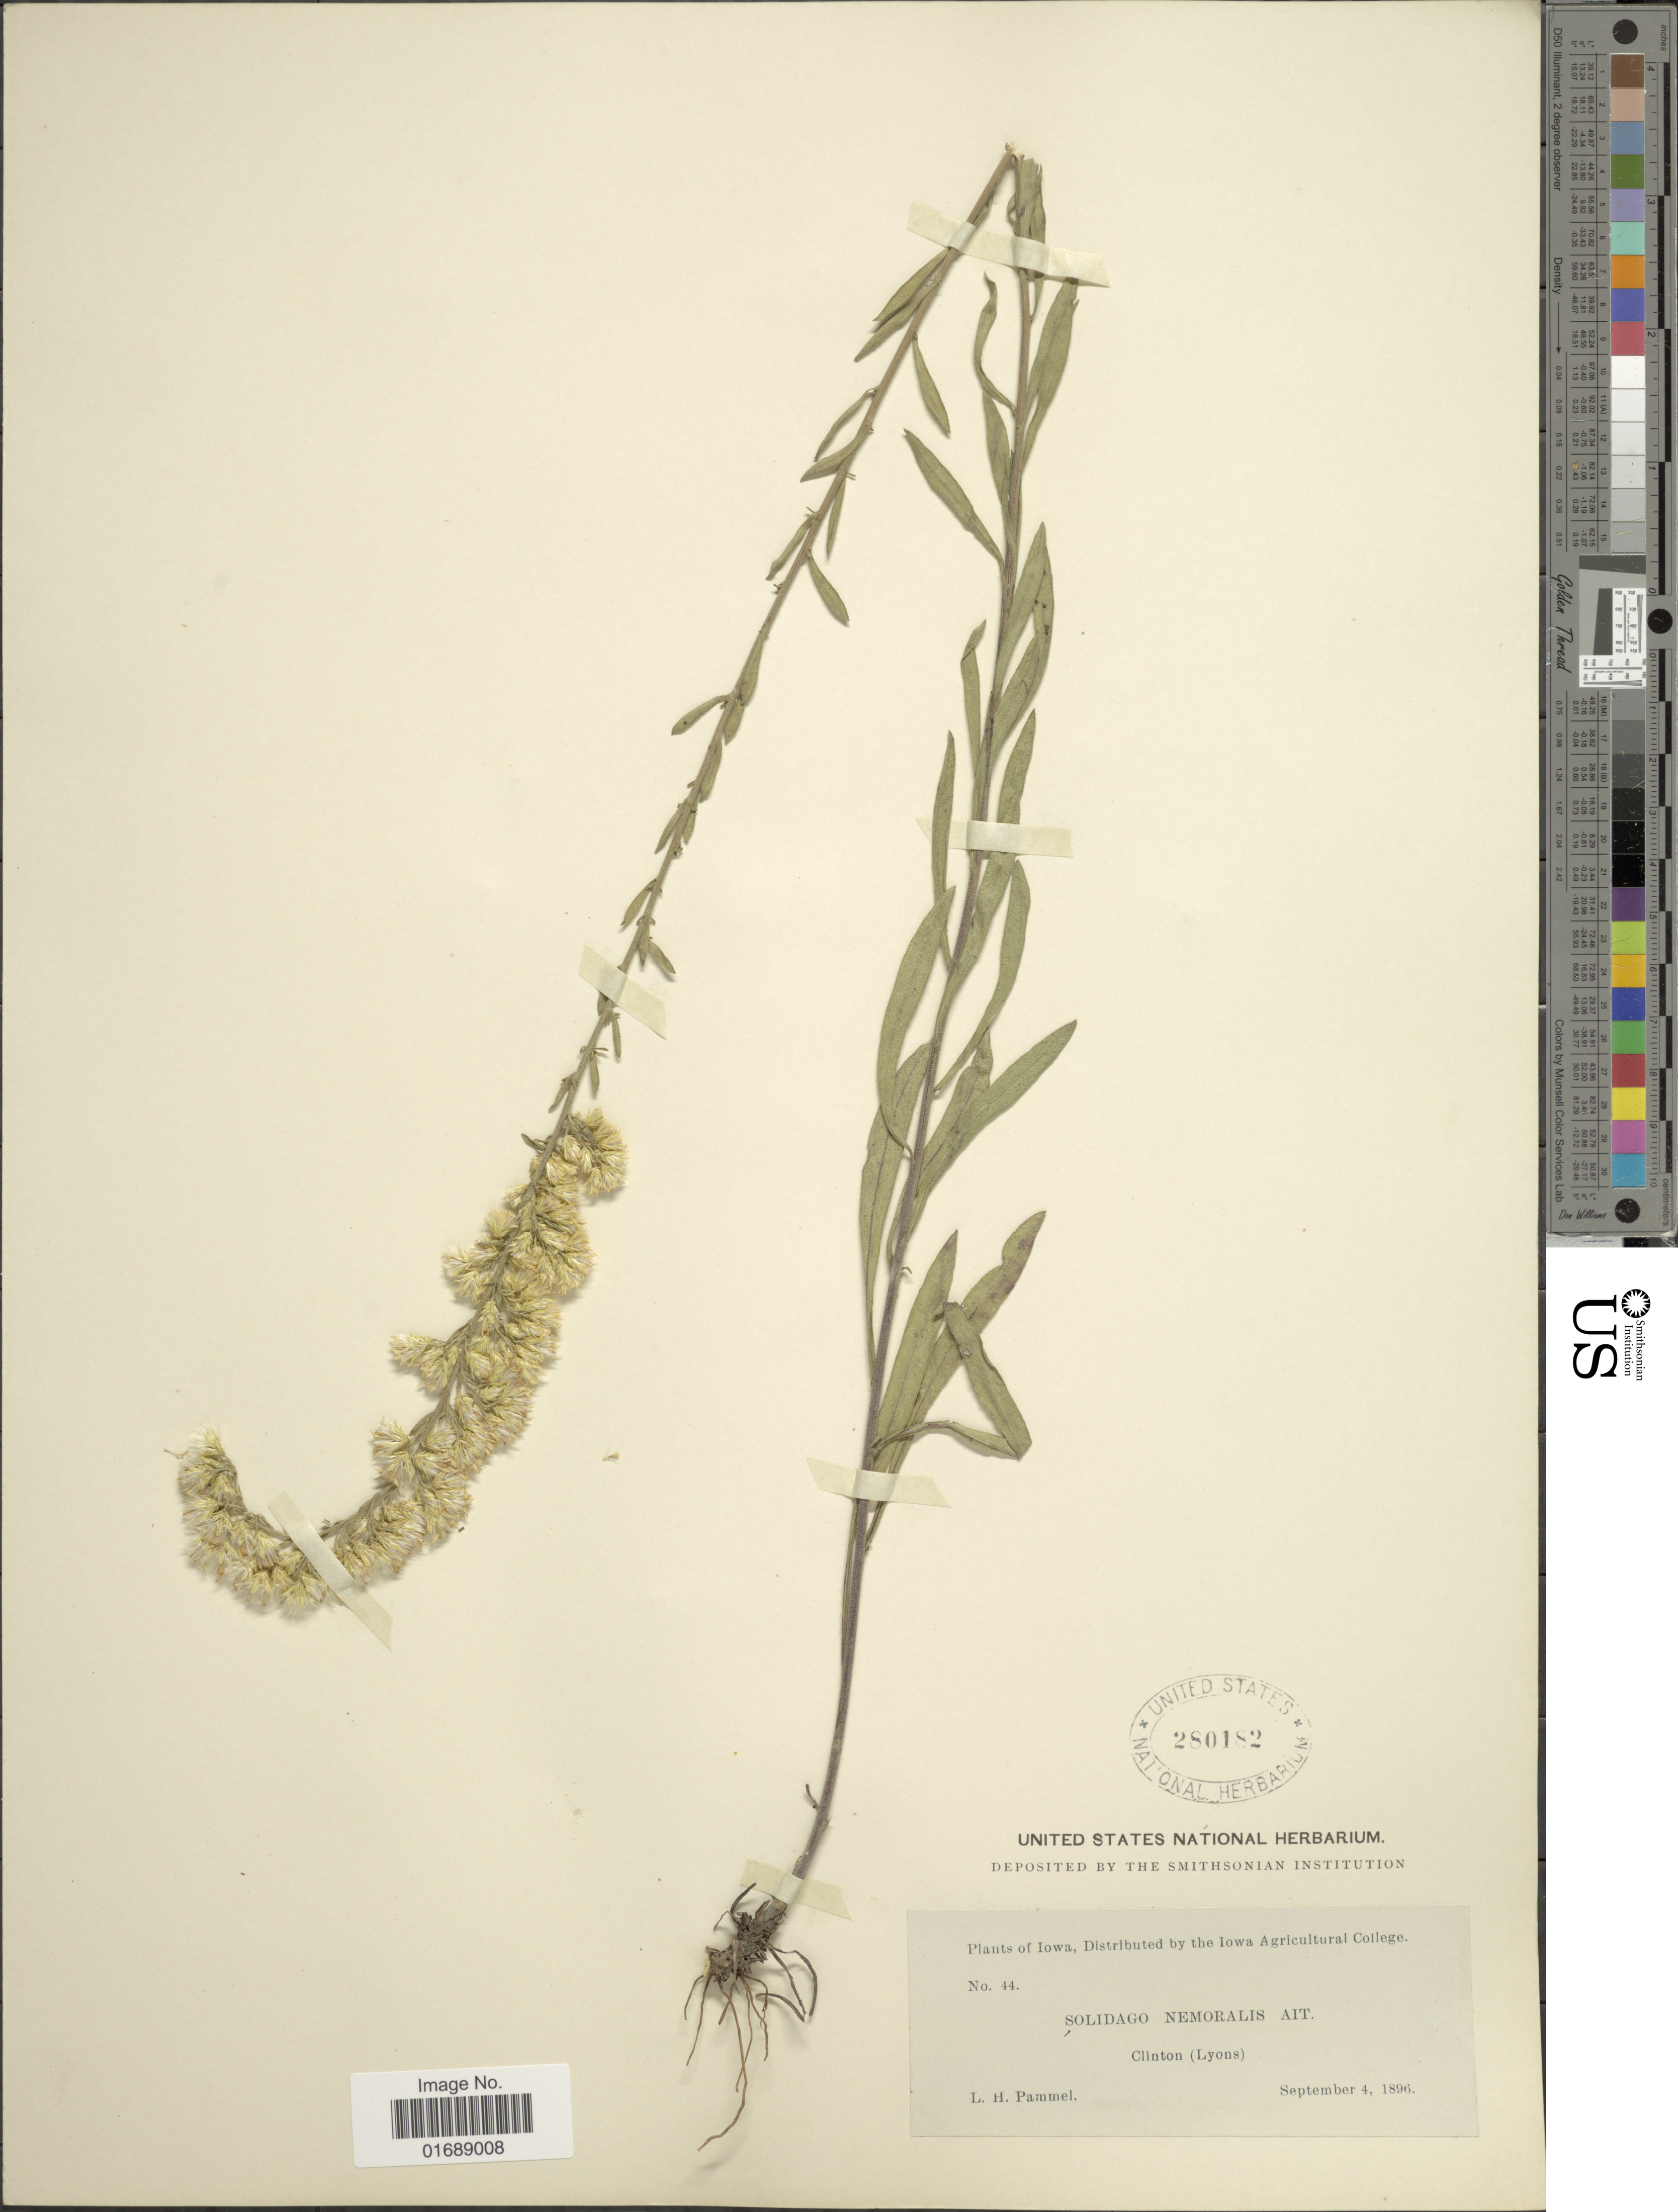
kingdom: Plantae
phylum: Tracheophyta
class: Magnoliopsida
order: Asterales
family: Asteraceae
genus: Solidago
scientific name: Solidago nemoralis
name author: Aiton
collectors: L. Pammel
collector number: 44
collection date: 1896-09-04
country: United States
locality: Clinton (Lyons)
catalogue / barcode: US 280182